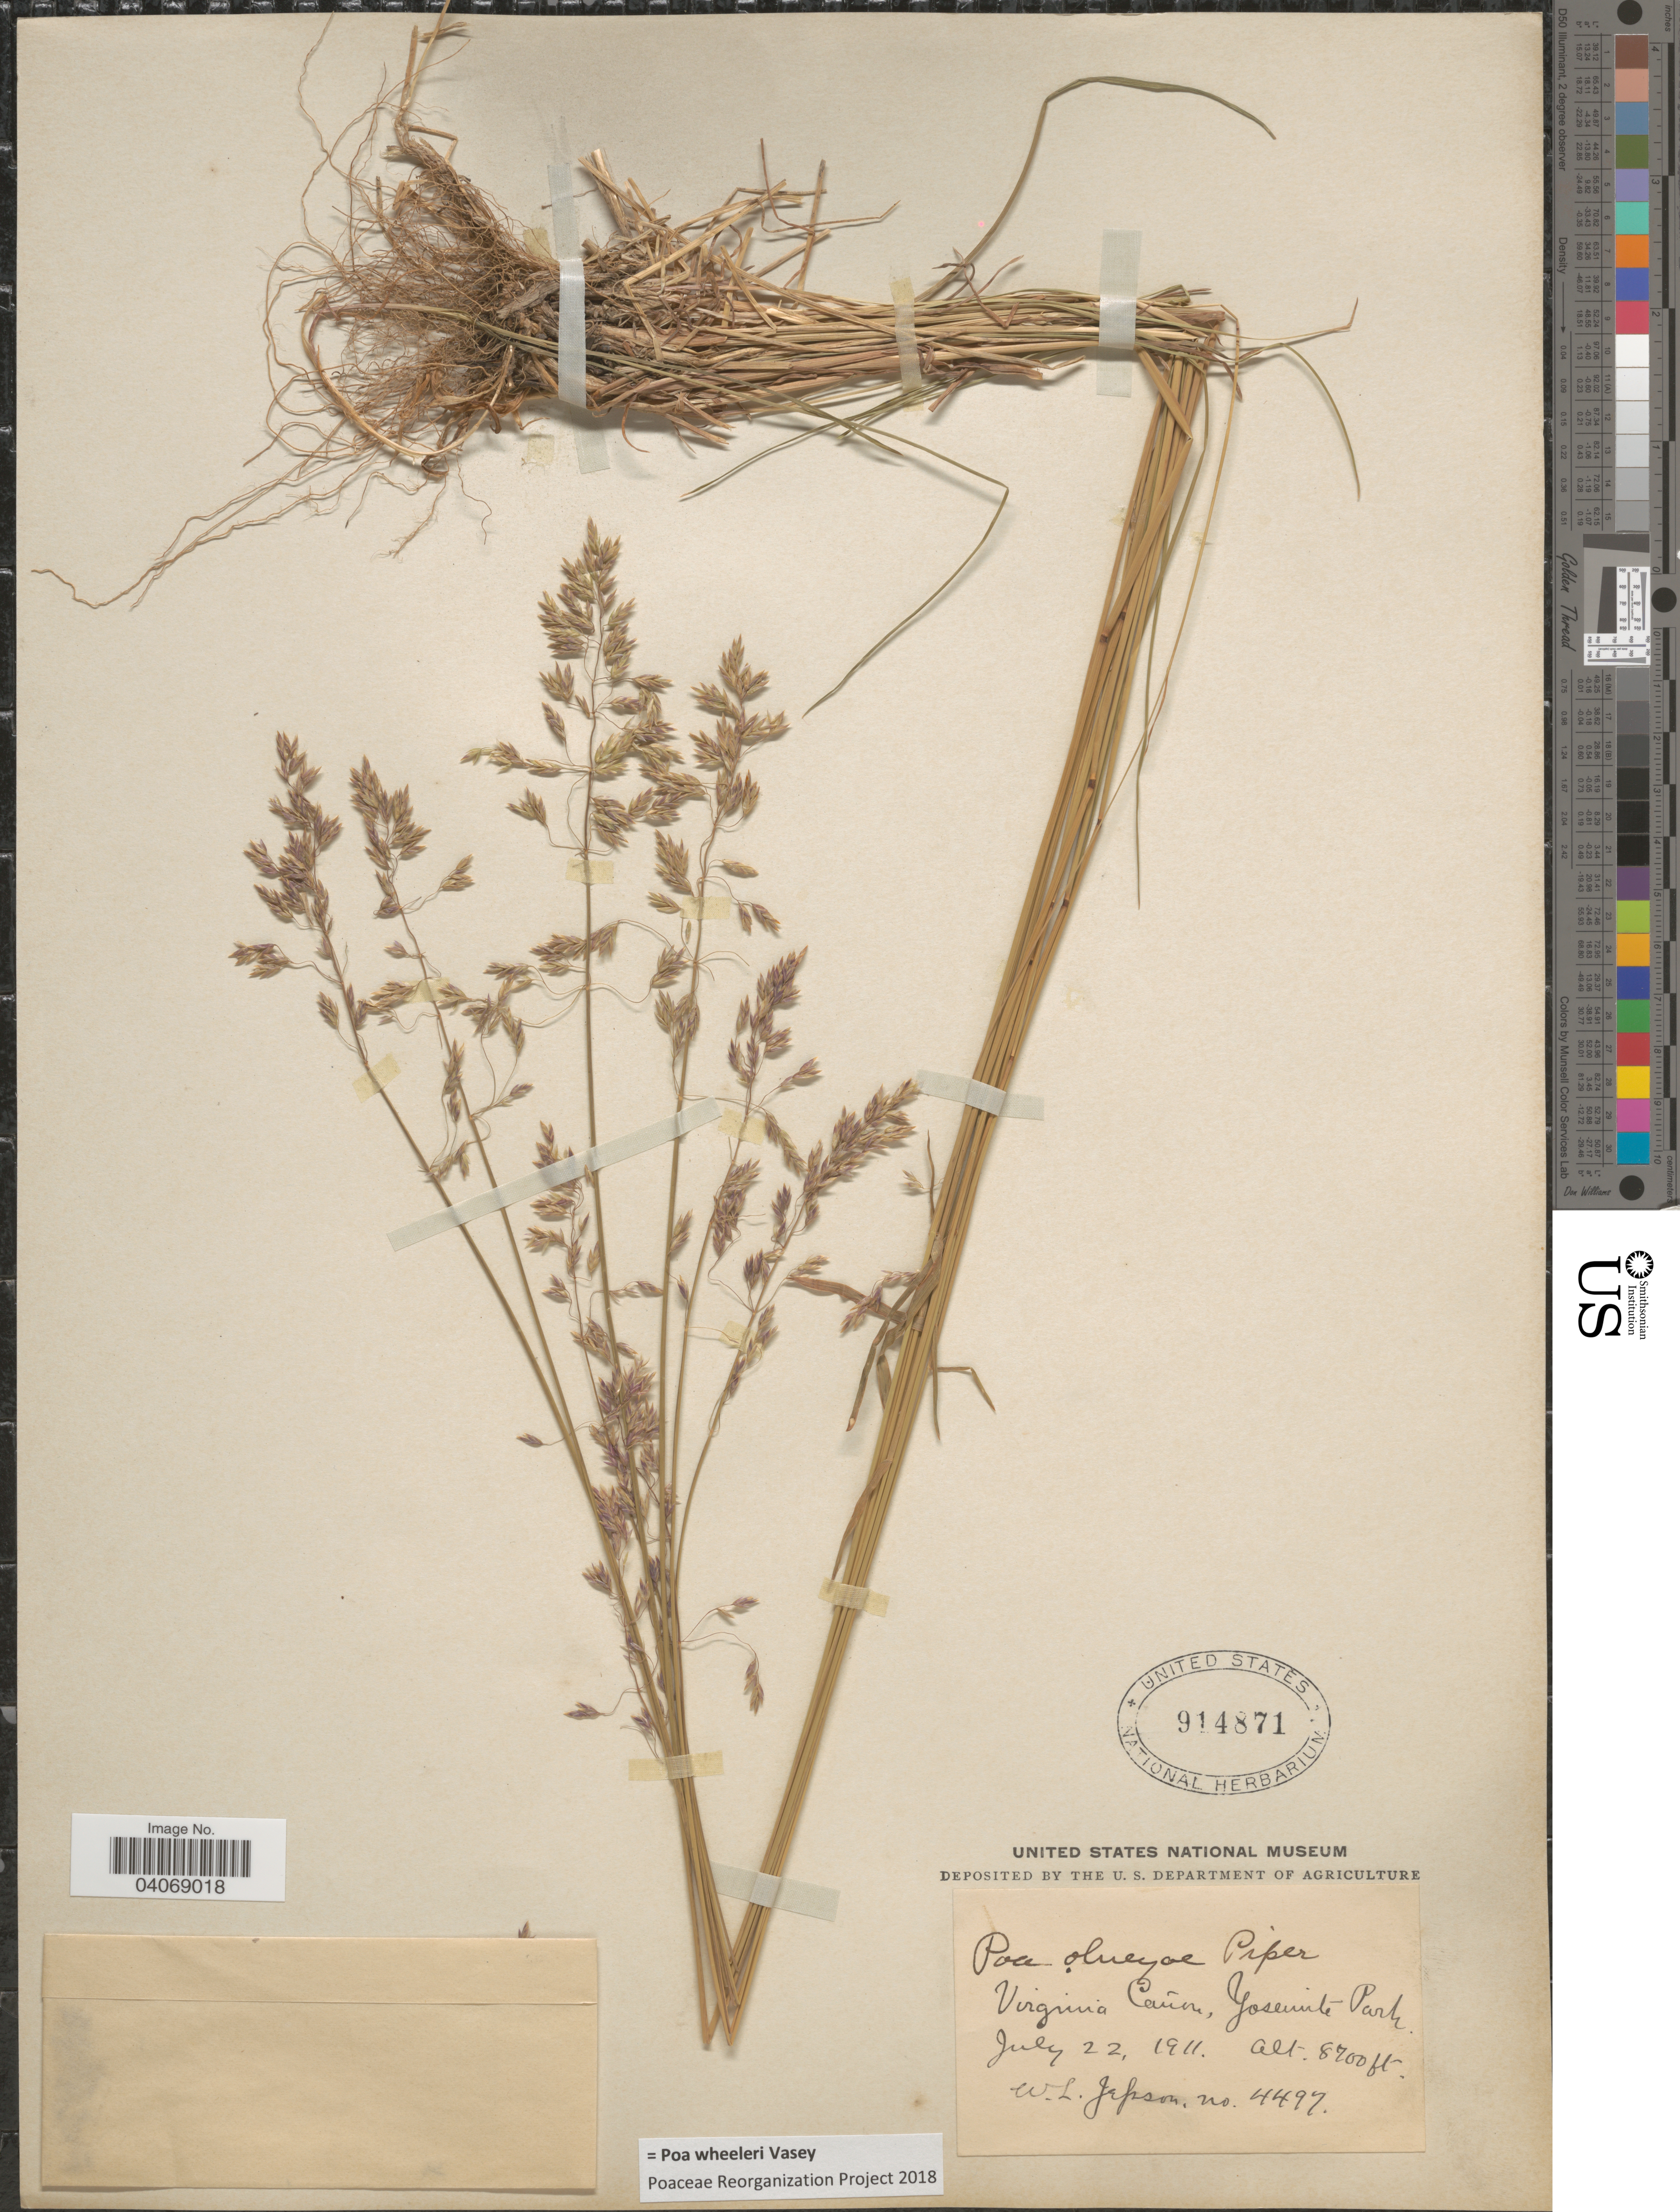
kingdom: Plantae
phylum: Tracheophyta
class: Liliopsida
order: Poales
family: Poaceae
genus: Poa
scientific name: Poa wheeleri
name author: Vasey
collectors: W. L. Jepson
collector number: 4497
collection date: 1911-07-22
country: United States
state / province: California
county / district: Tuolumne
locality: Virginia Cañon, Yosemite Park.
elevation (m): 2652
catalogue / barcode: US 914871